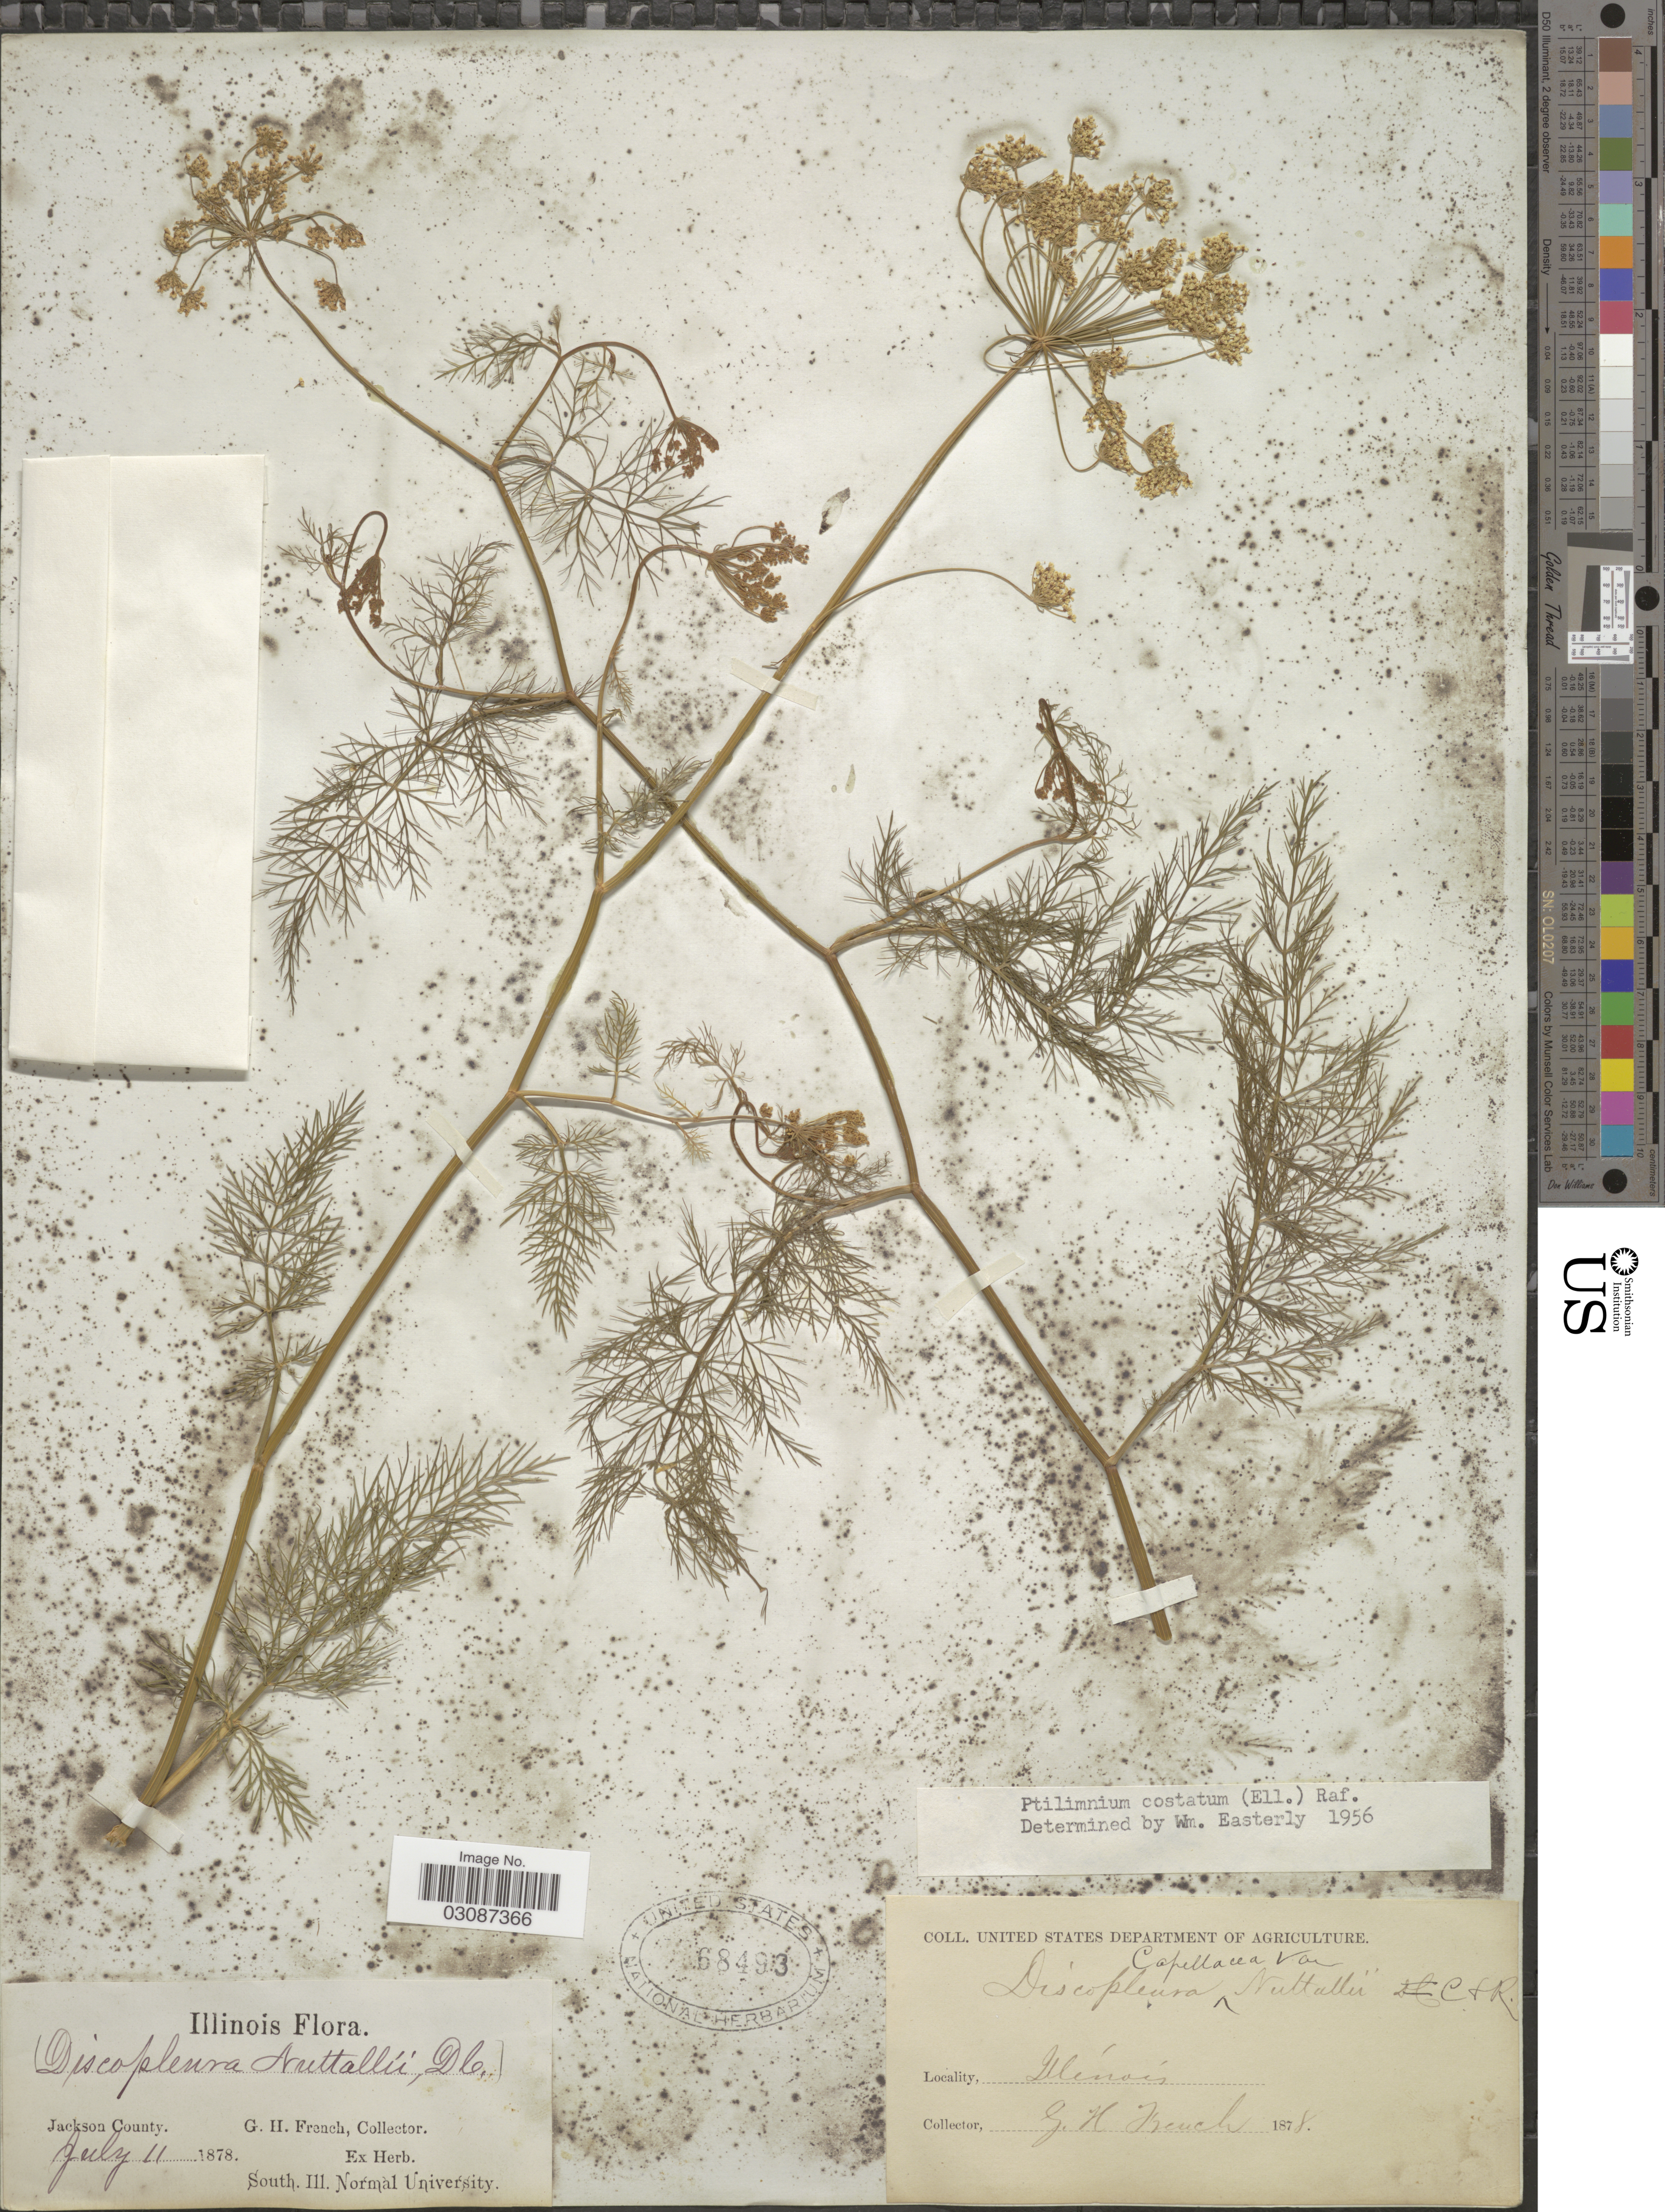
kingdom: Plantae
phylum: Tracheophyta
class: Magnoliopsida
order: Apiales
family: Apiaceae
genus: Ptilimnium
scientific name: Ptilimnium costatum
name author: (Elliott) Raf.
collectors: G. H. French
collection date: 1878-07-11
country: United States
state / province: Illinois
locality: Jackson County.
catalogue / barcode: US 68493